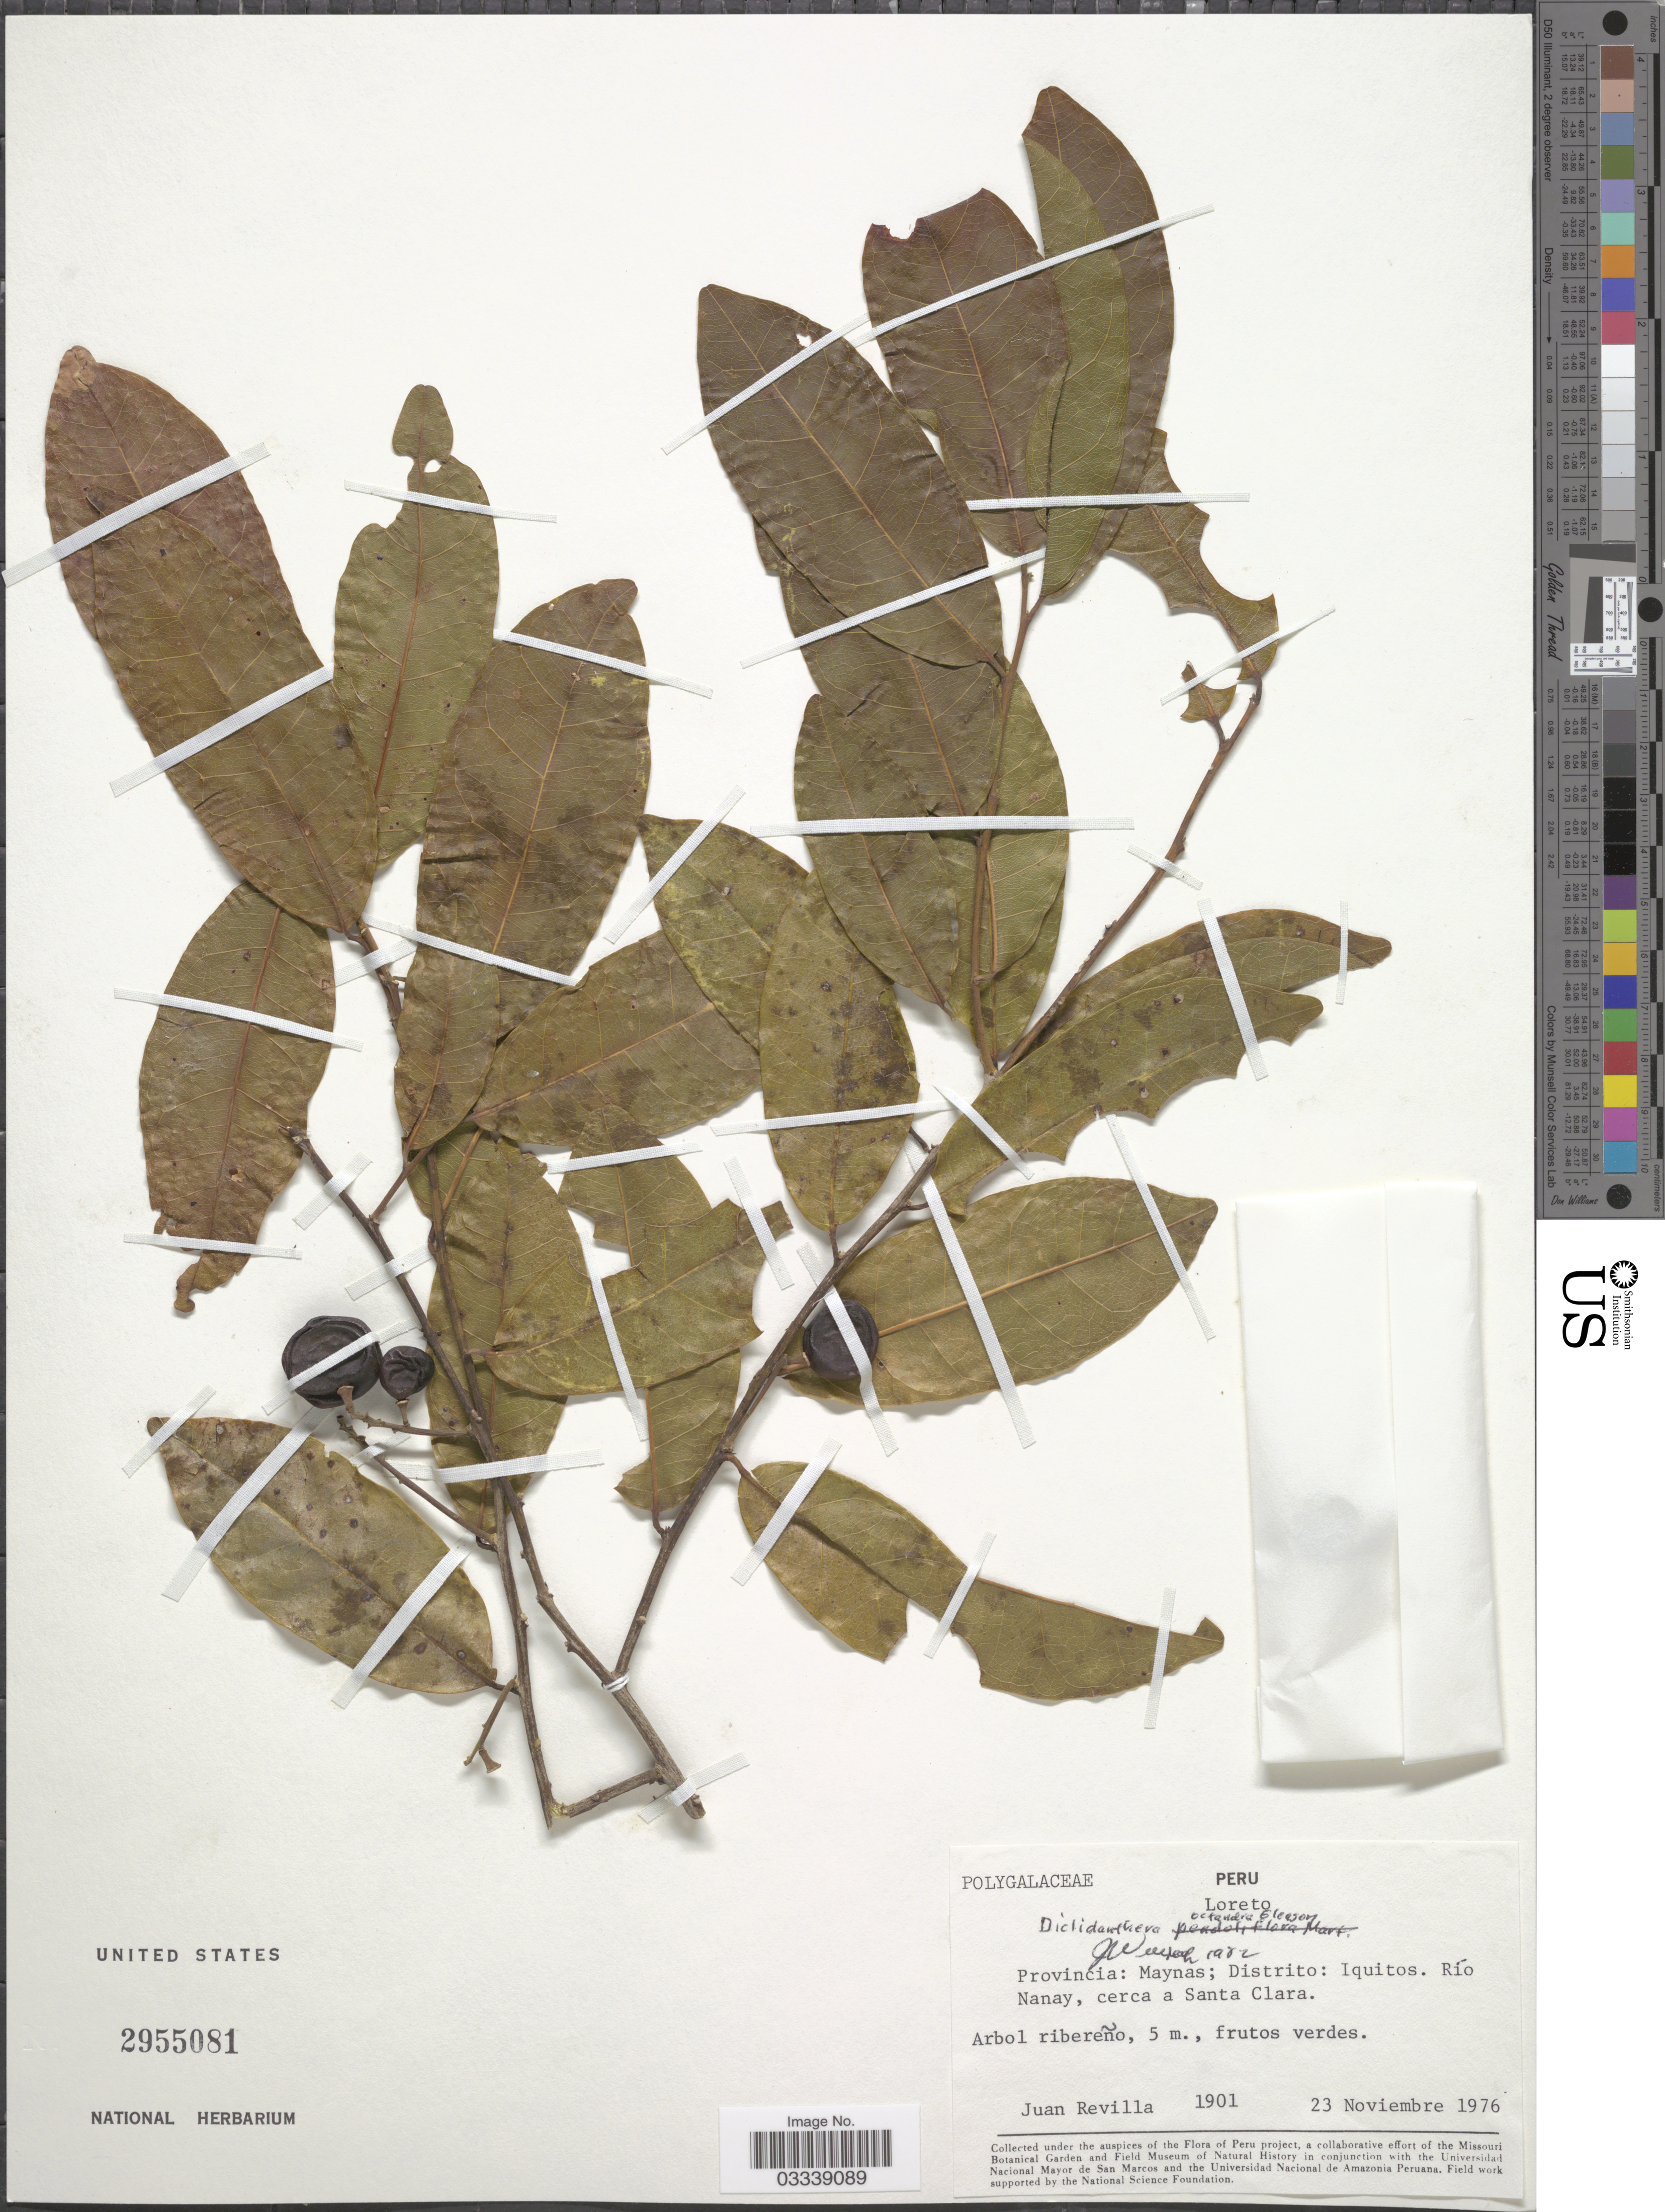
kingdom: Plantae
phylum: Tracheophyta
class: Magnoliopsida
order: Fabales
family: Polygalaceae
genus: Diclidanthera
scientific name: Diclidanthera octandra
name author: Gleason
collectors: J. Revilla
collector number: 1901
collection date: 1976-11-23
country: Peru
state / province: Loreto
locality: Provincia: Maynas; Distrito: Iquitos. Río Nanay, cerca a Santa Clara.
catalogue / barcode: US 2955081